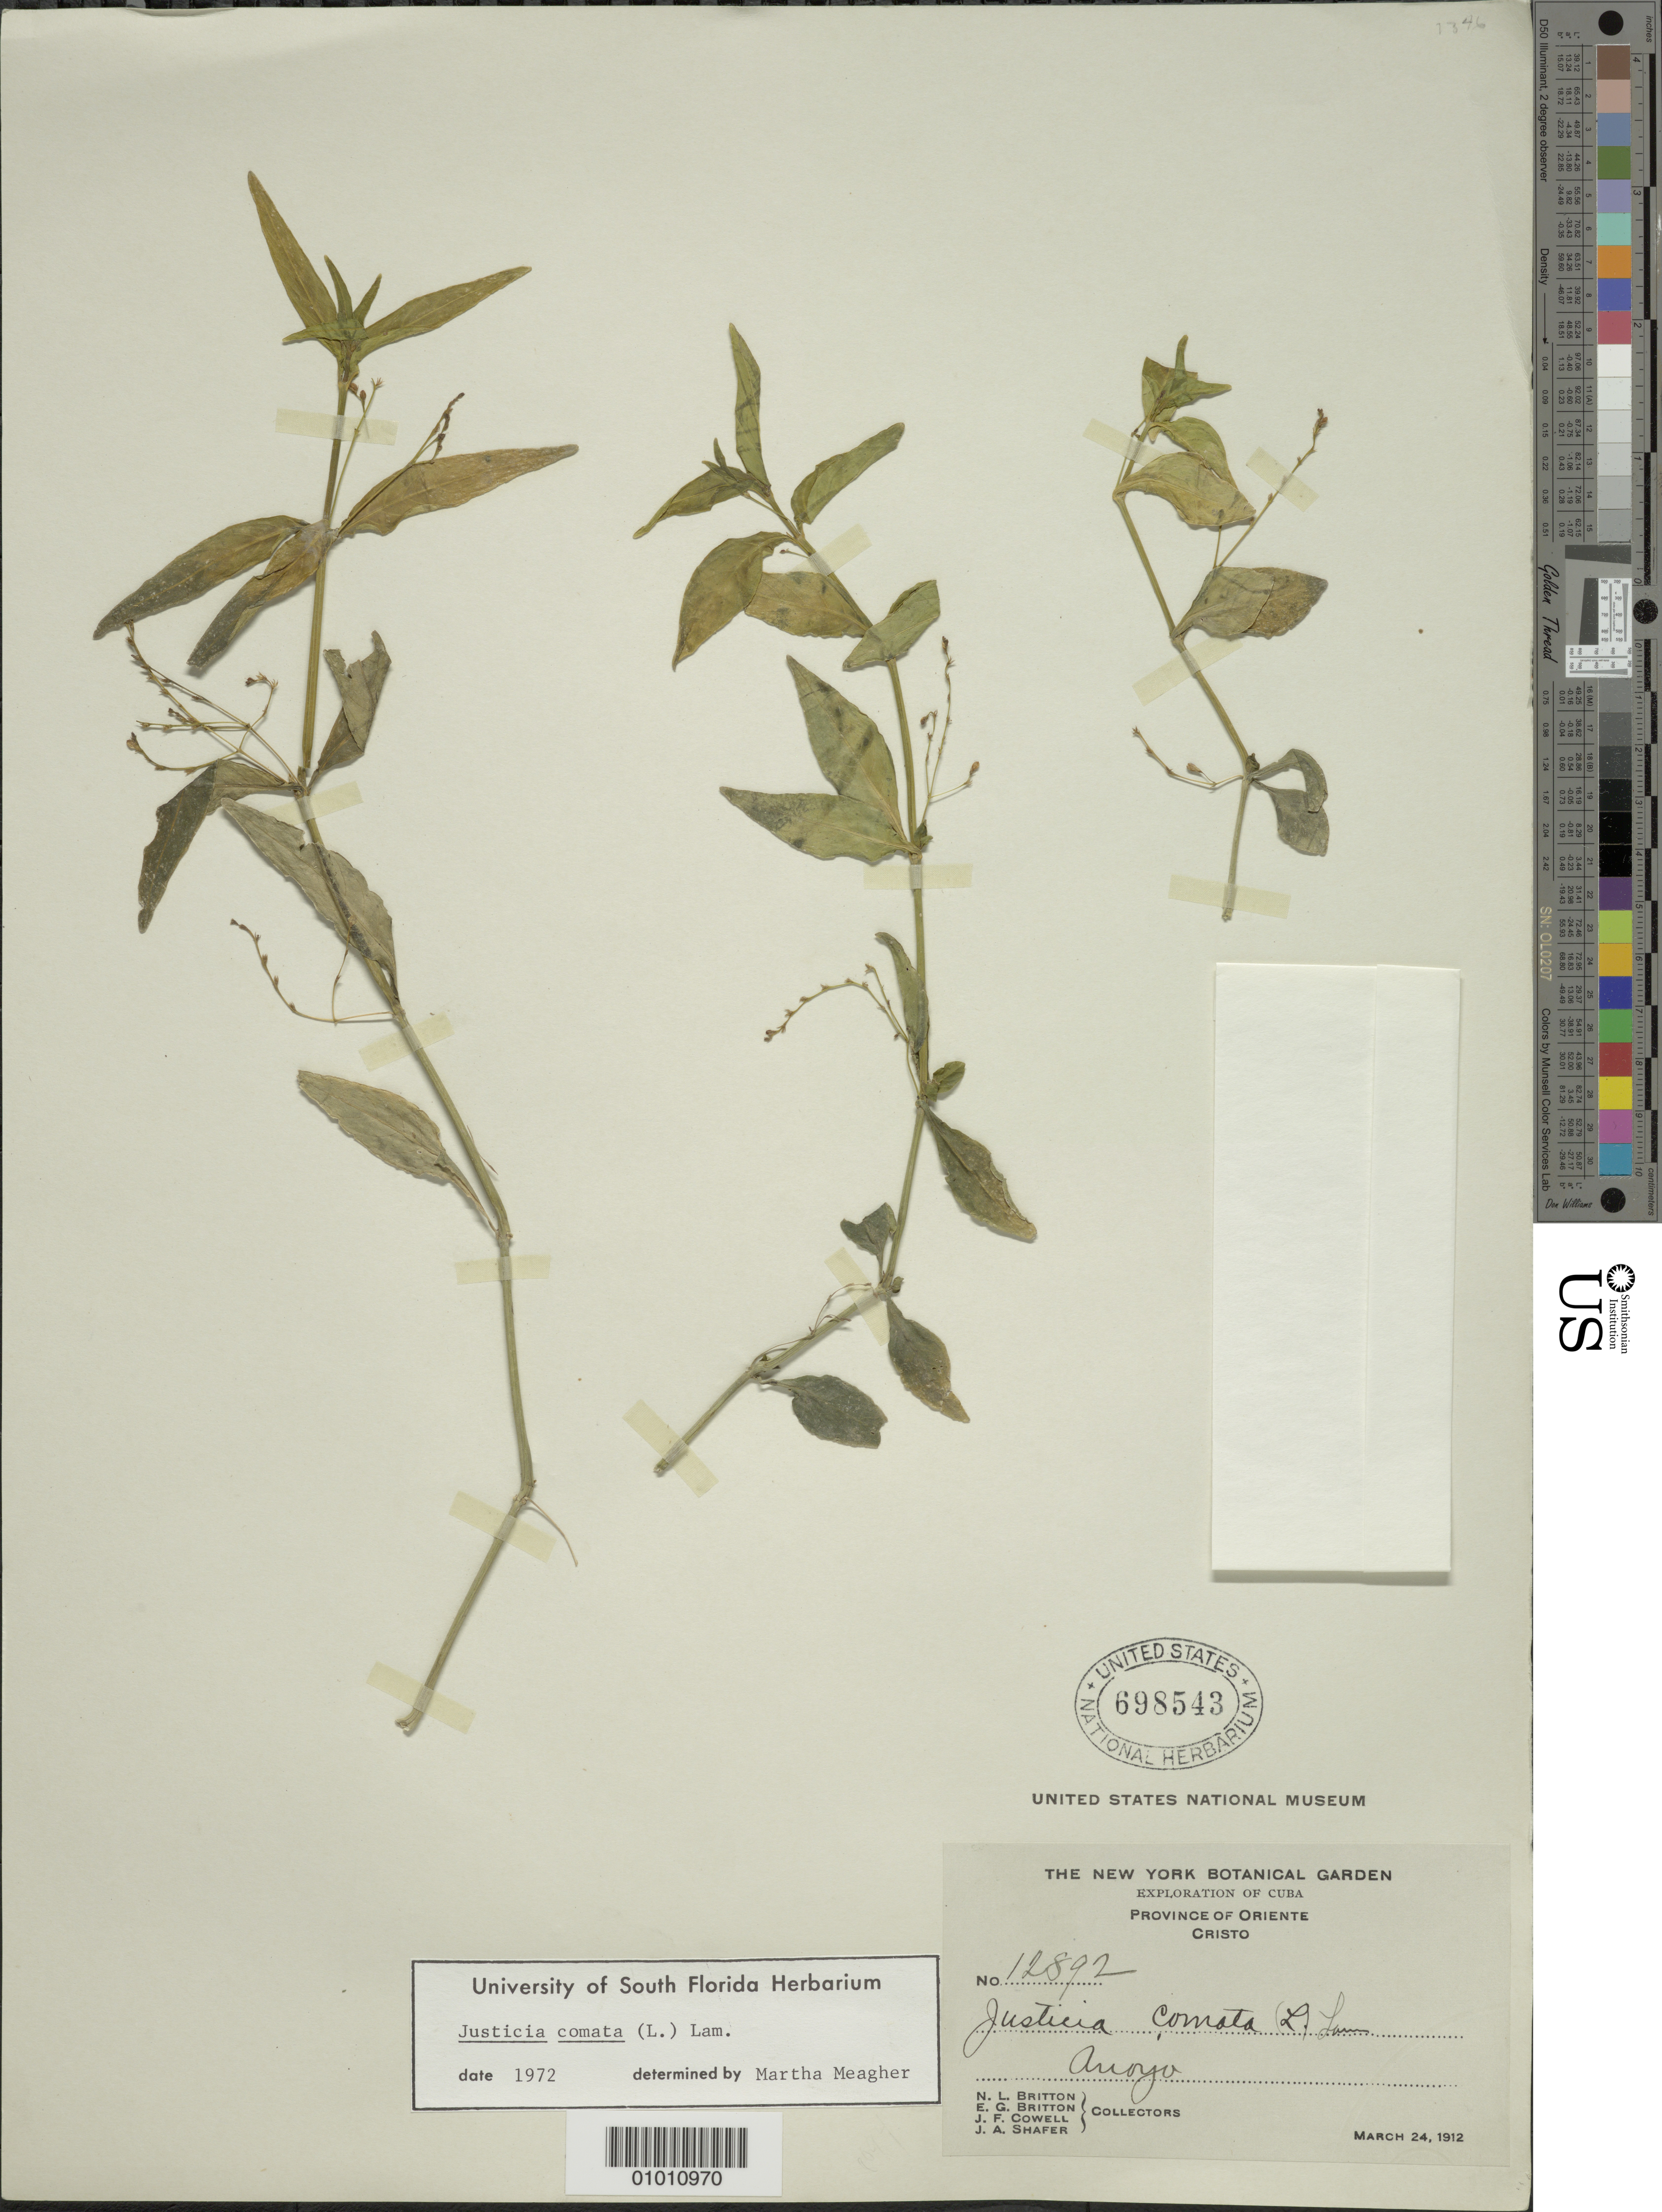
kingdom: Plantae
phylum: Tracheophyta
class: Magnoliopsida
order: Lamiales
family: Acanthaceae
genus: Justicia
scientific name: Justicia comata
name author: (L.) Lam.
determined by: Meagher, M.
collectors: N. Britton, E. G. Britton, J. F. Cowell & J. A. Shafer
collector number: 12892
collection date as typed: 24 Mar 1912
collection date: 1912-03-24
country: Cuba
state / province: Oriente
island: Cuba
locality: Cristo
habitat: Arroyo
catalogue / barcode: US 698543